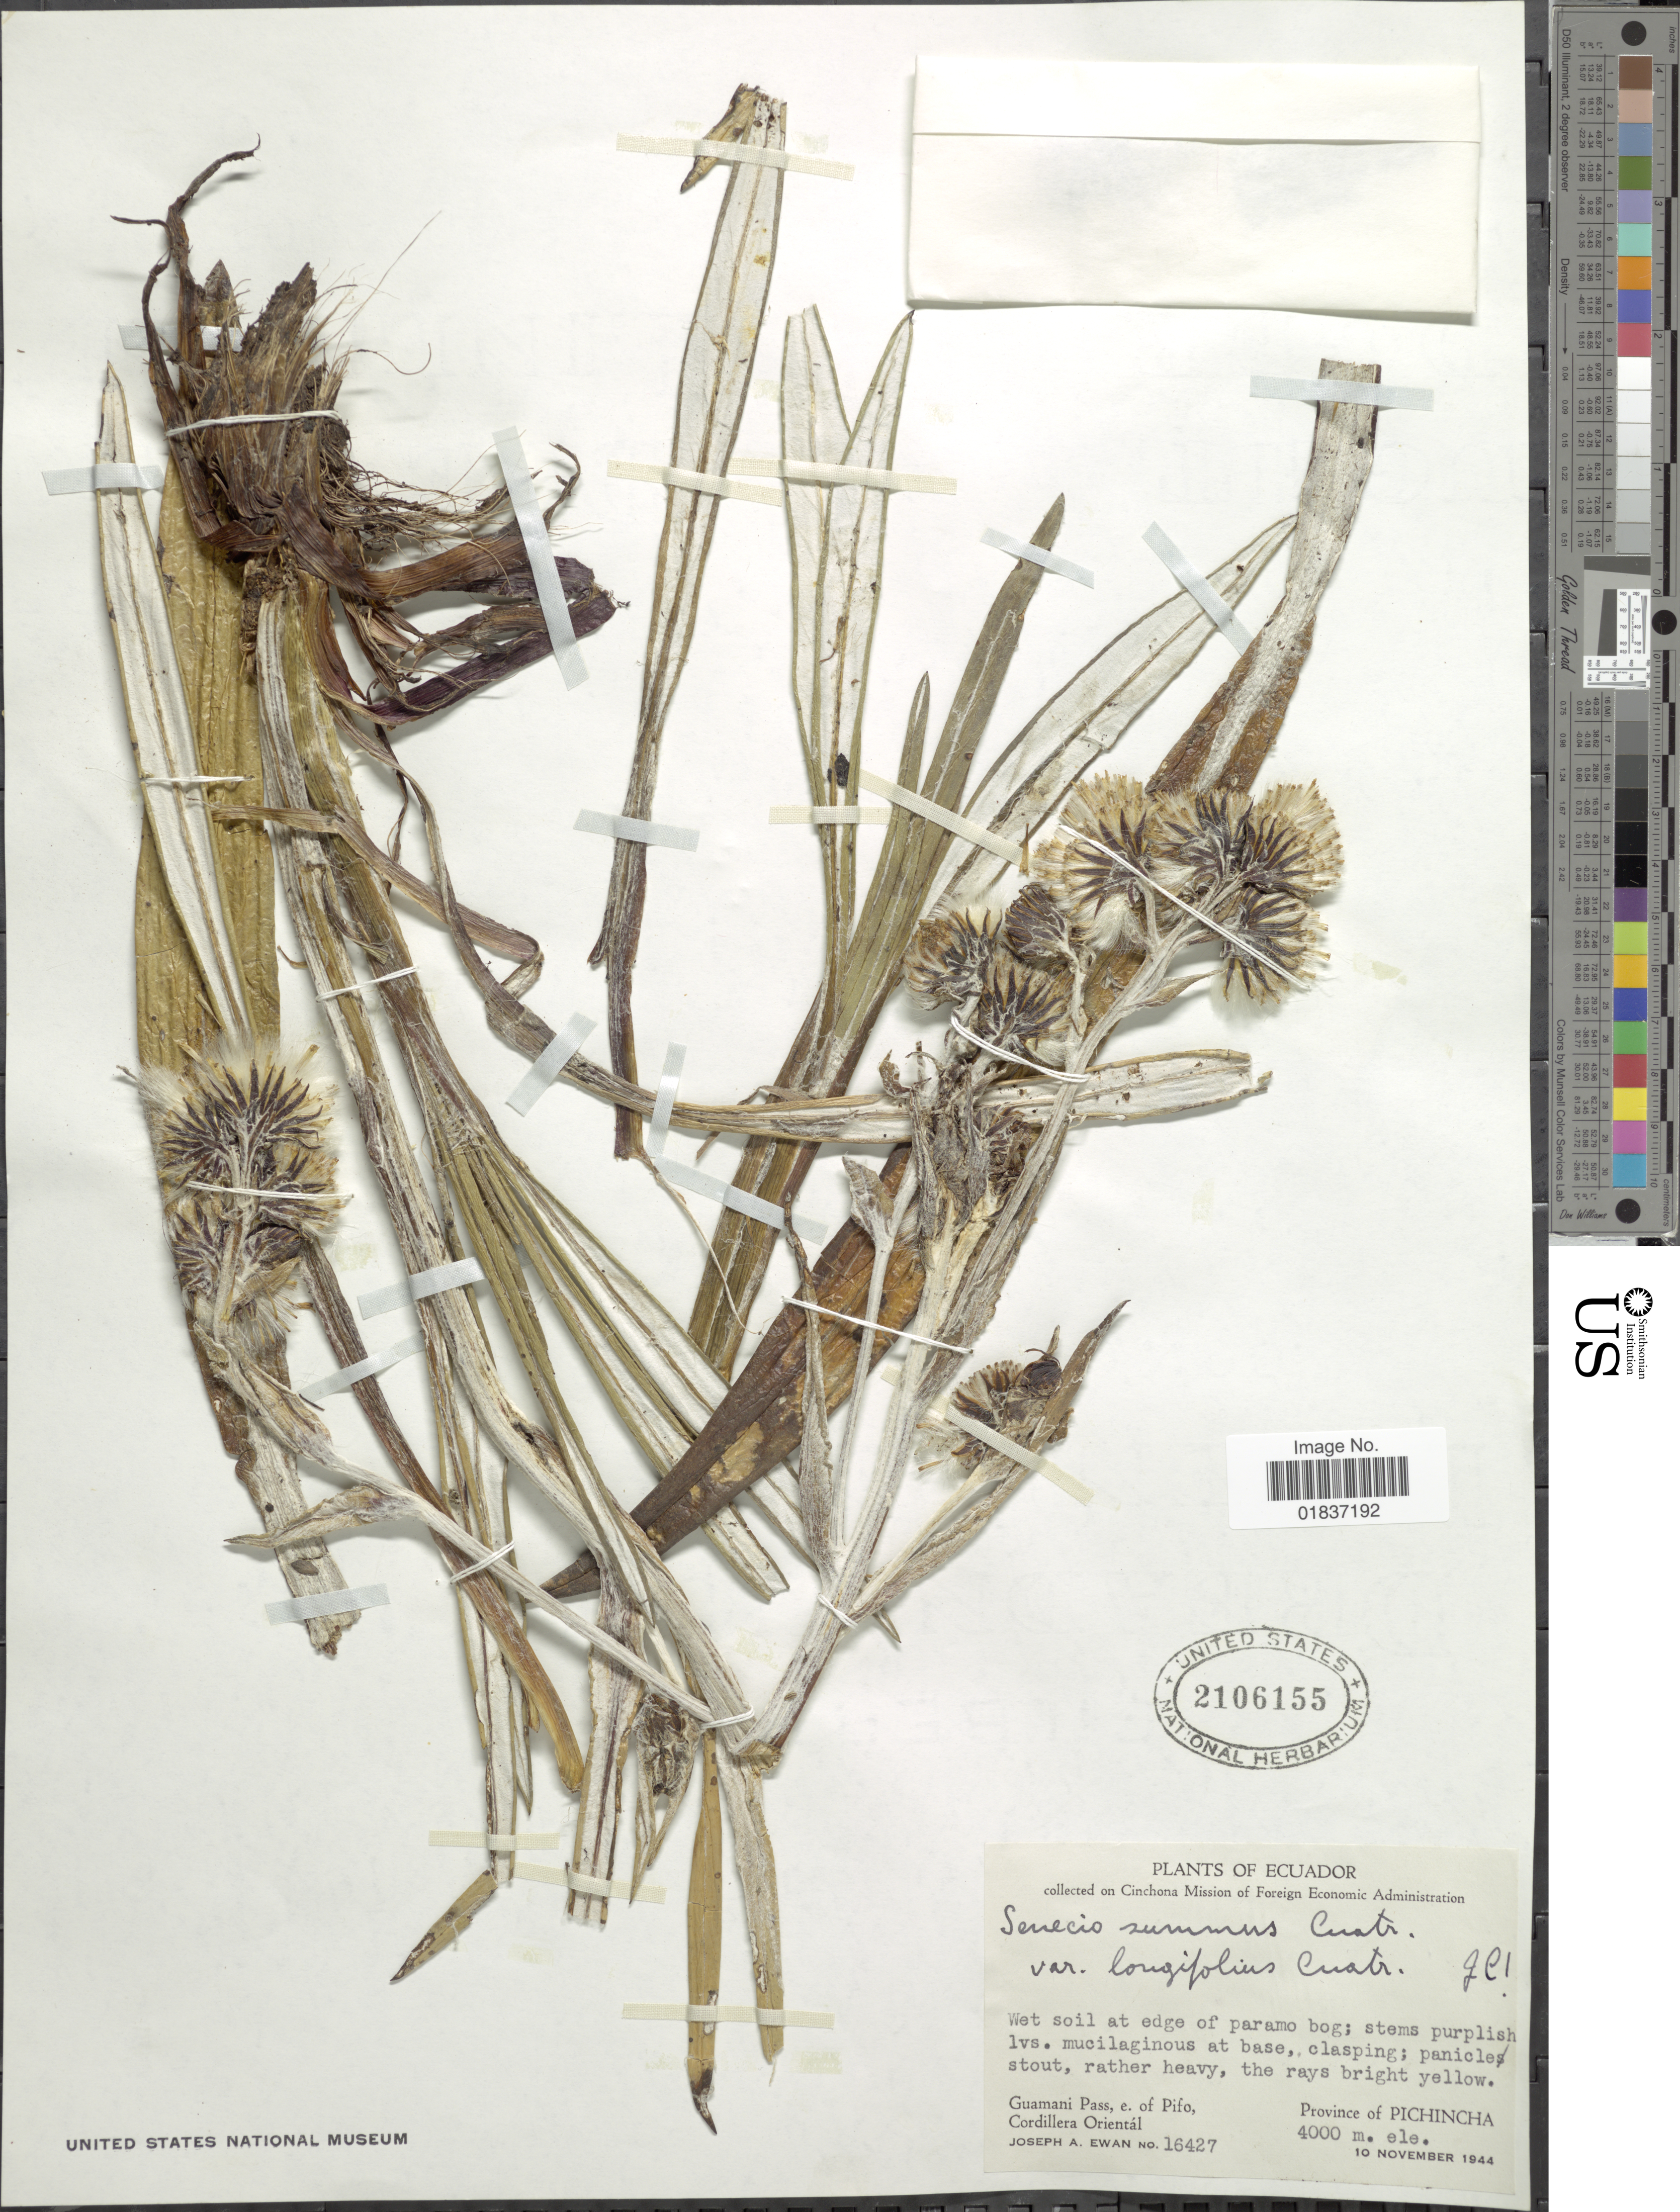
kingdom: Plantae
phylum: Tracheophyta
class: Magnoliopsida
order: Asterales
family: Asteraceae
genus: Senecio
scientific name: Senecio culcitioides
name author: Sch. Bip.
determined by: Salomon, Luciana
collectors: J. A. Ewan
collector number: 16427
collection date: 1944-11-10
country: Ecuador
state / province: Pichincha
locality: Guamani Pass, e. of Pifo. Cordillera Oriental. Province of Pichincha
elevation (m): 4000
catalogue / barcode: US 2106155